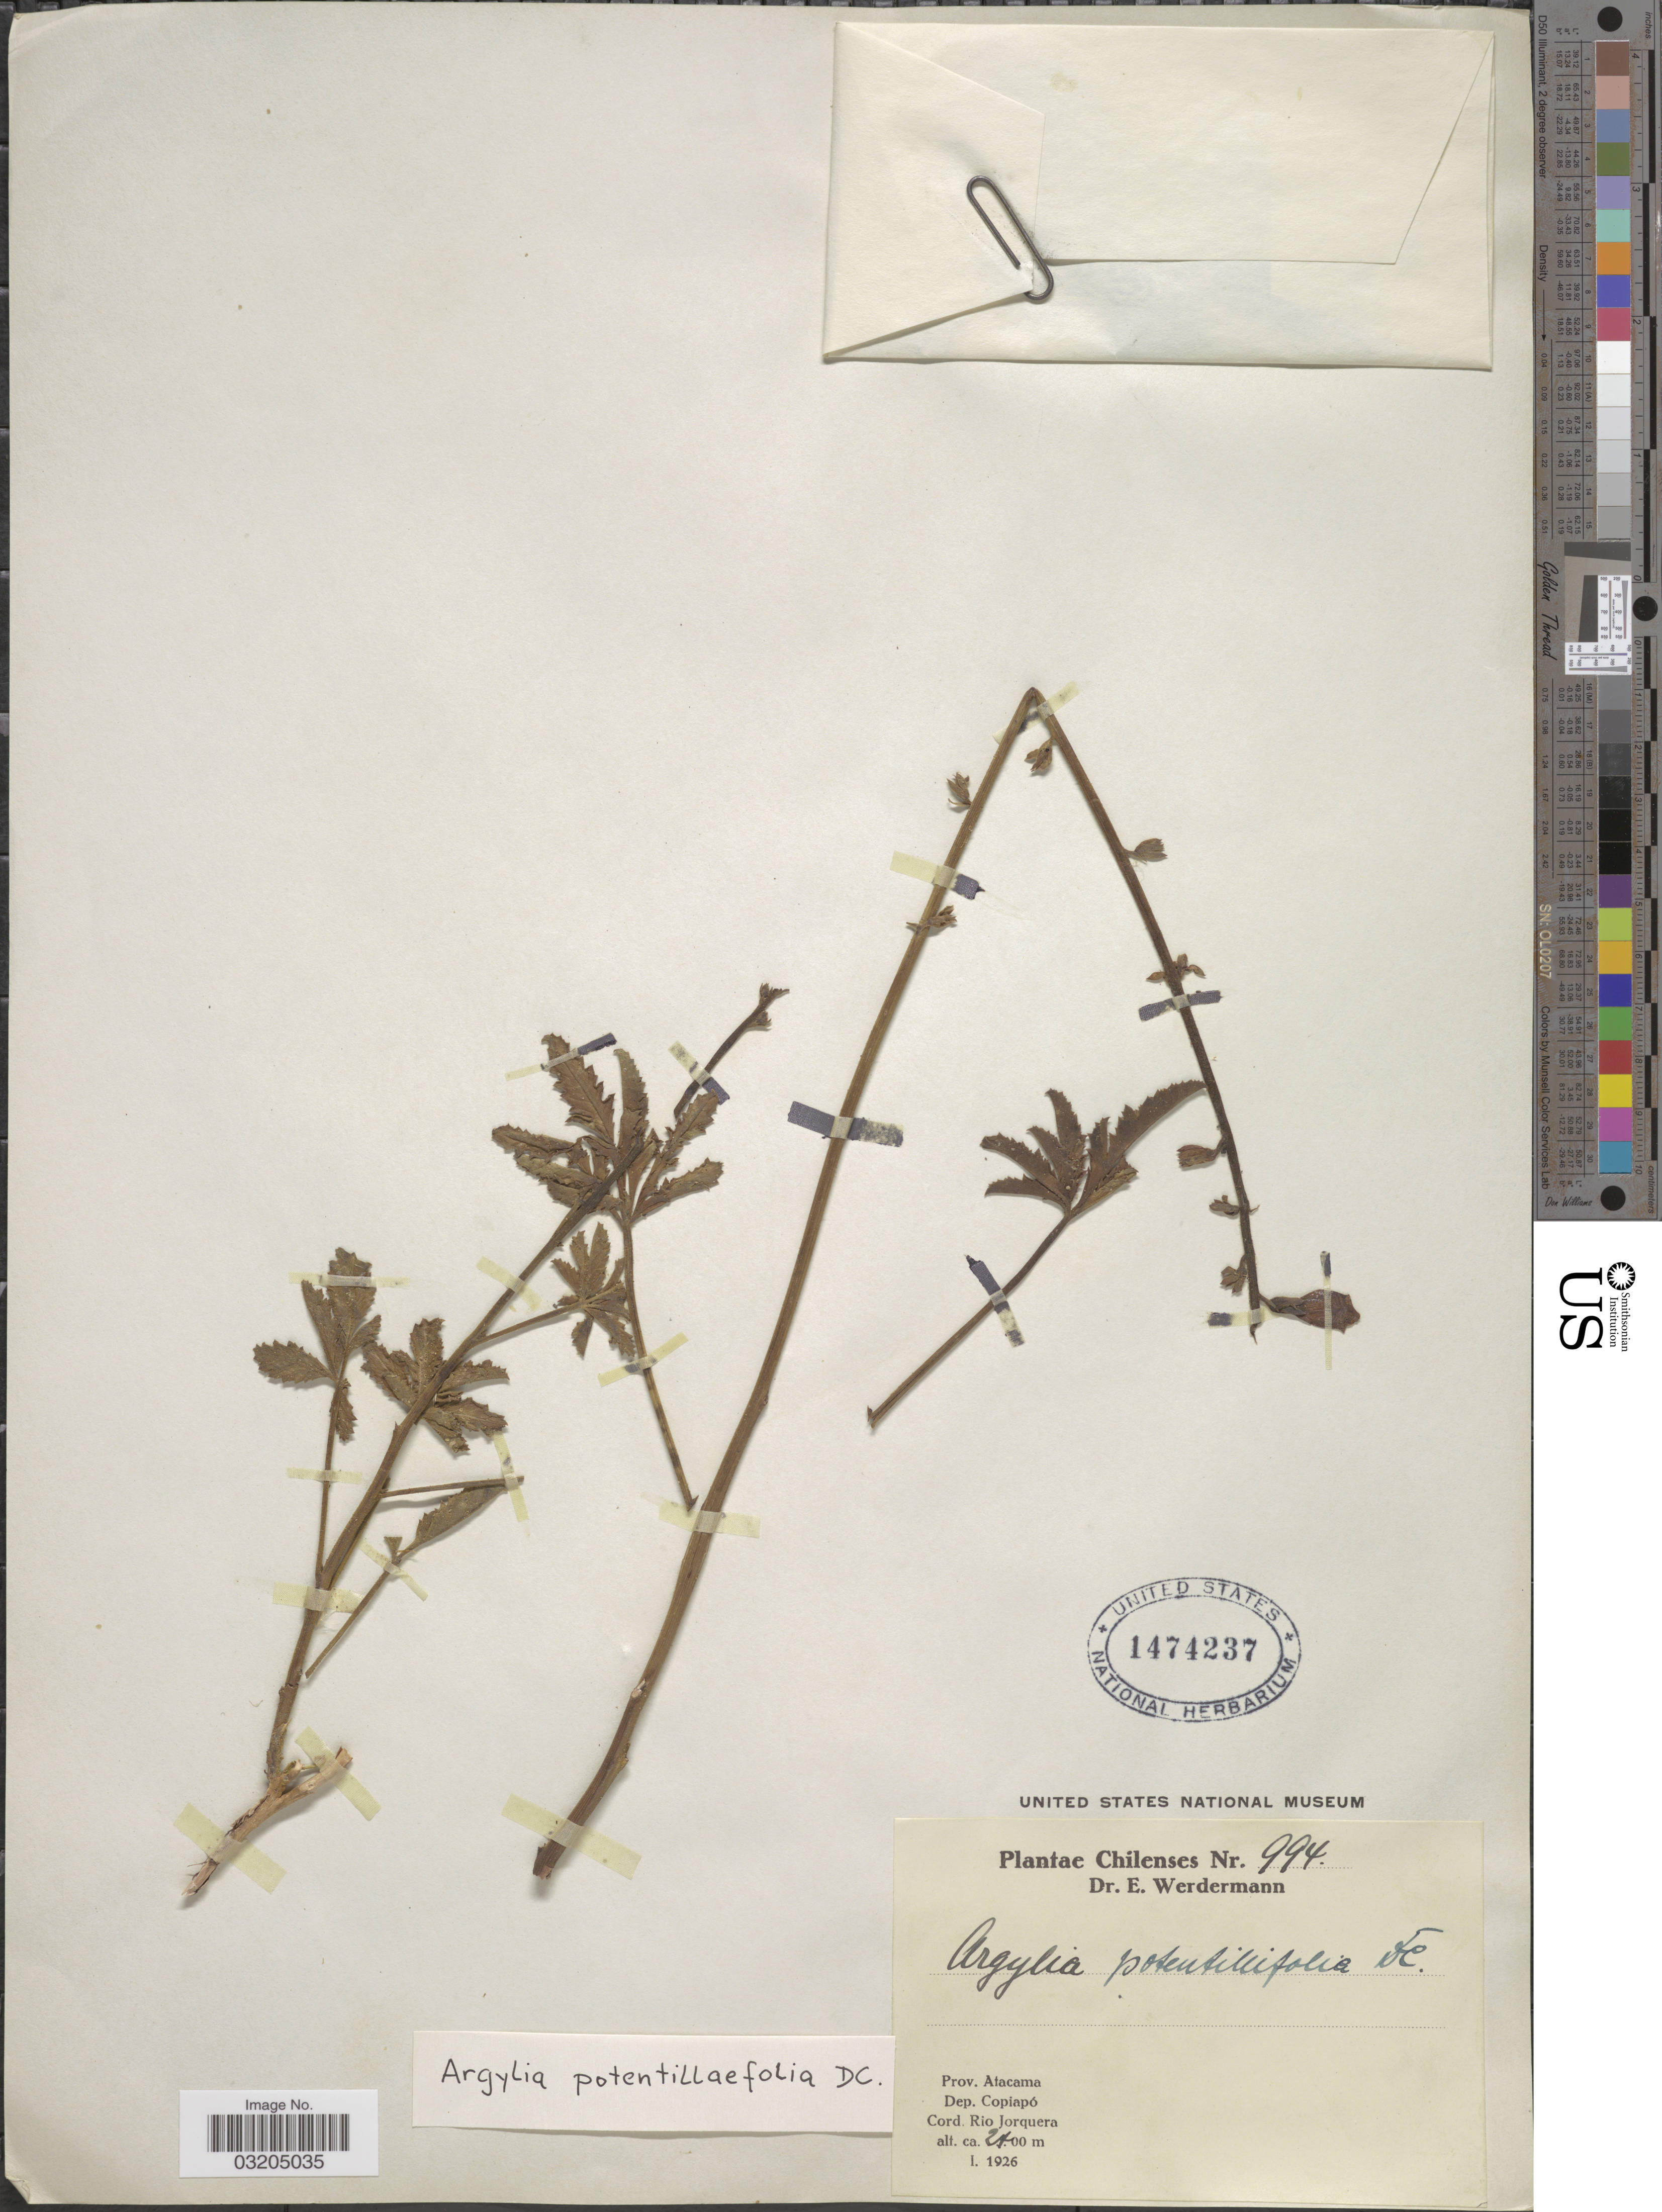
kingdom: Plantae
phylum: Tracheophyta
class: Magnoliopsida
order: Lamiales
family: Bignoniaceae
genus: Argylia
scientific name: Argylia potentillifolia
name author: A. DC. in DC.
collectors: E. Werdermann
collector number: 994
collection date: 1926-01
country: Chile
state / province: Atacama (III)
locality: Dep. Copiapó, Cord. Rio Jorquera.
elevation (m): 2400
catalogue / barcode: US 1474237